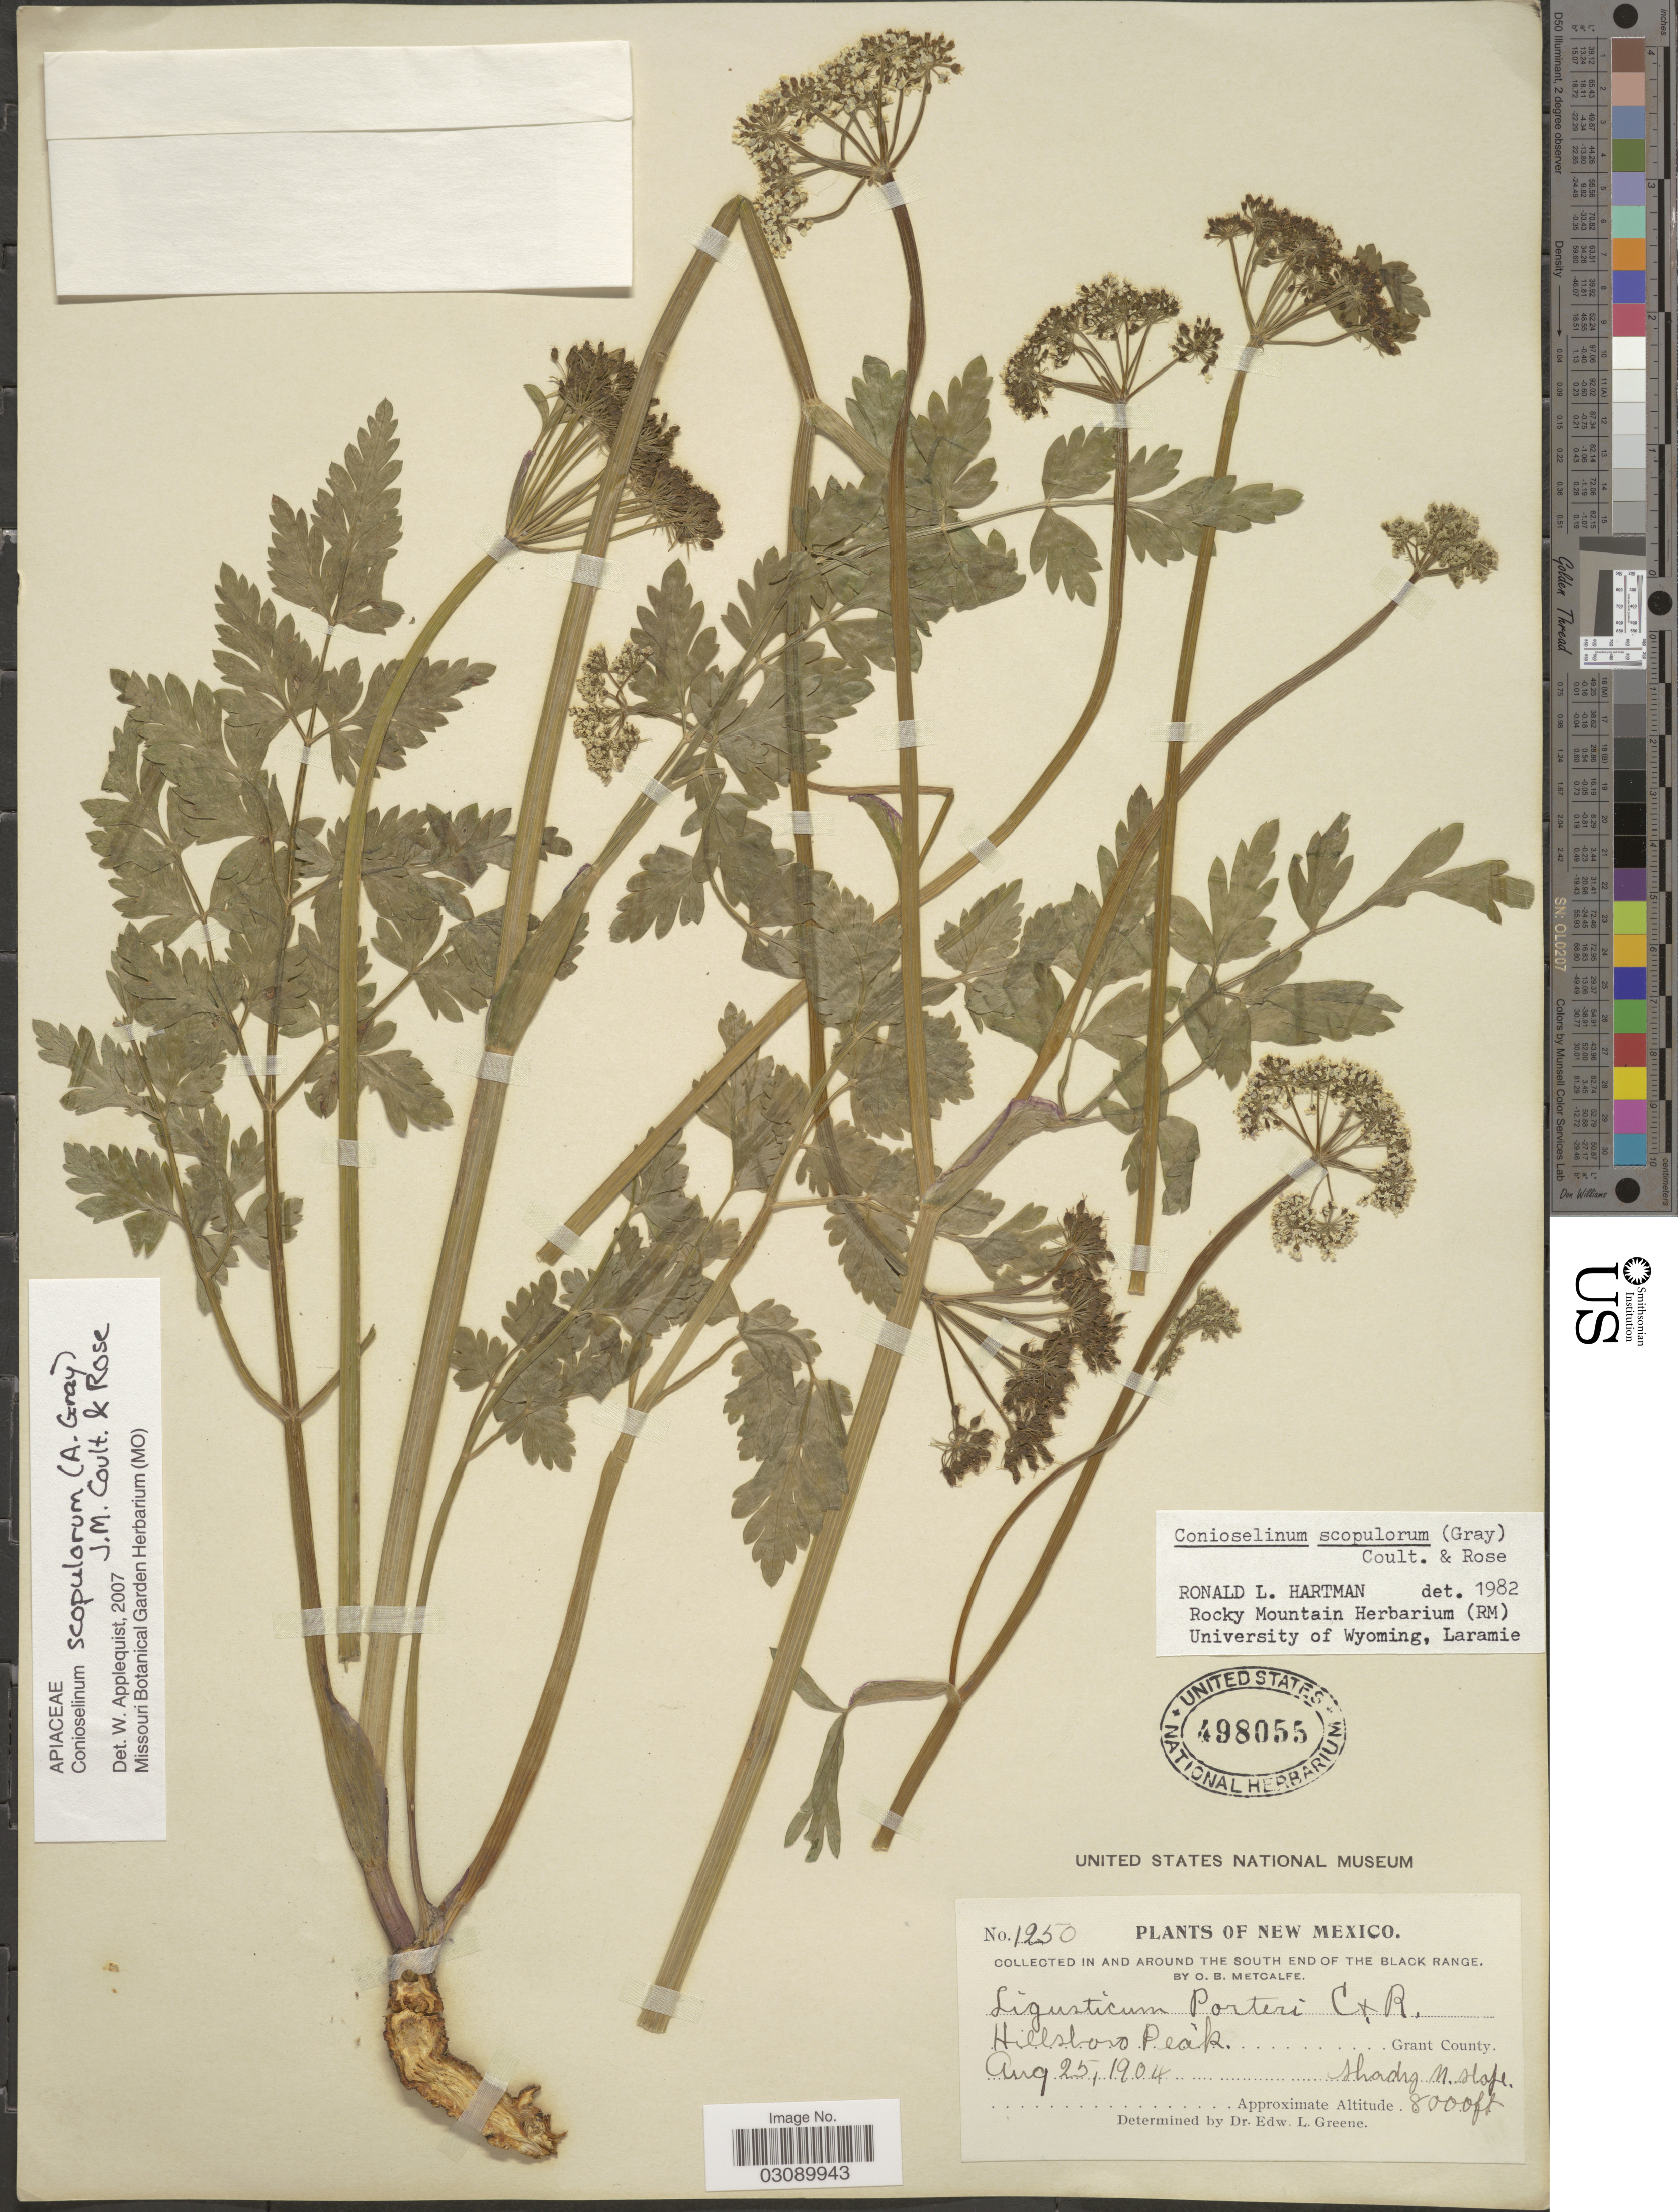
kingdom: Plantae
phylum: Tracheophyta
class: Magnoliopsida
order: Apiales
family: Apiaceae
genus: Conioselinum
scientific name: Conioselinum scopulorum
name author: (A. Gray) J.M. Coult. & Rose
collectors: O. B. Metcalfe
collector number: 1250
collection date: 1904-08-25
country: United States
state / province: New Mexico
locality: In and around the south end of the Black Range. Hillsboro Peak. Grant County.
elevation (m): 2438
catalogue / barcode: US 498055